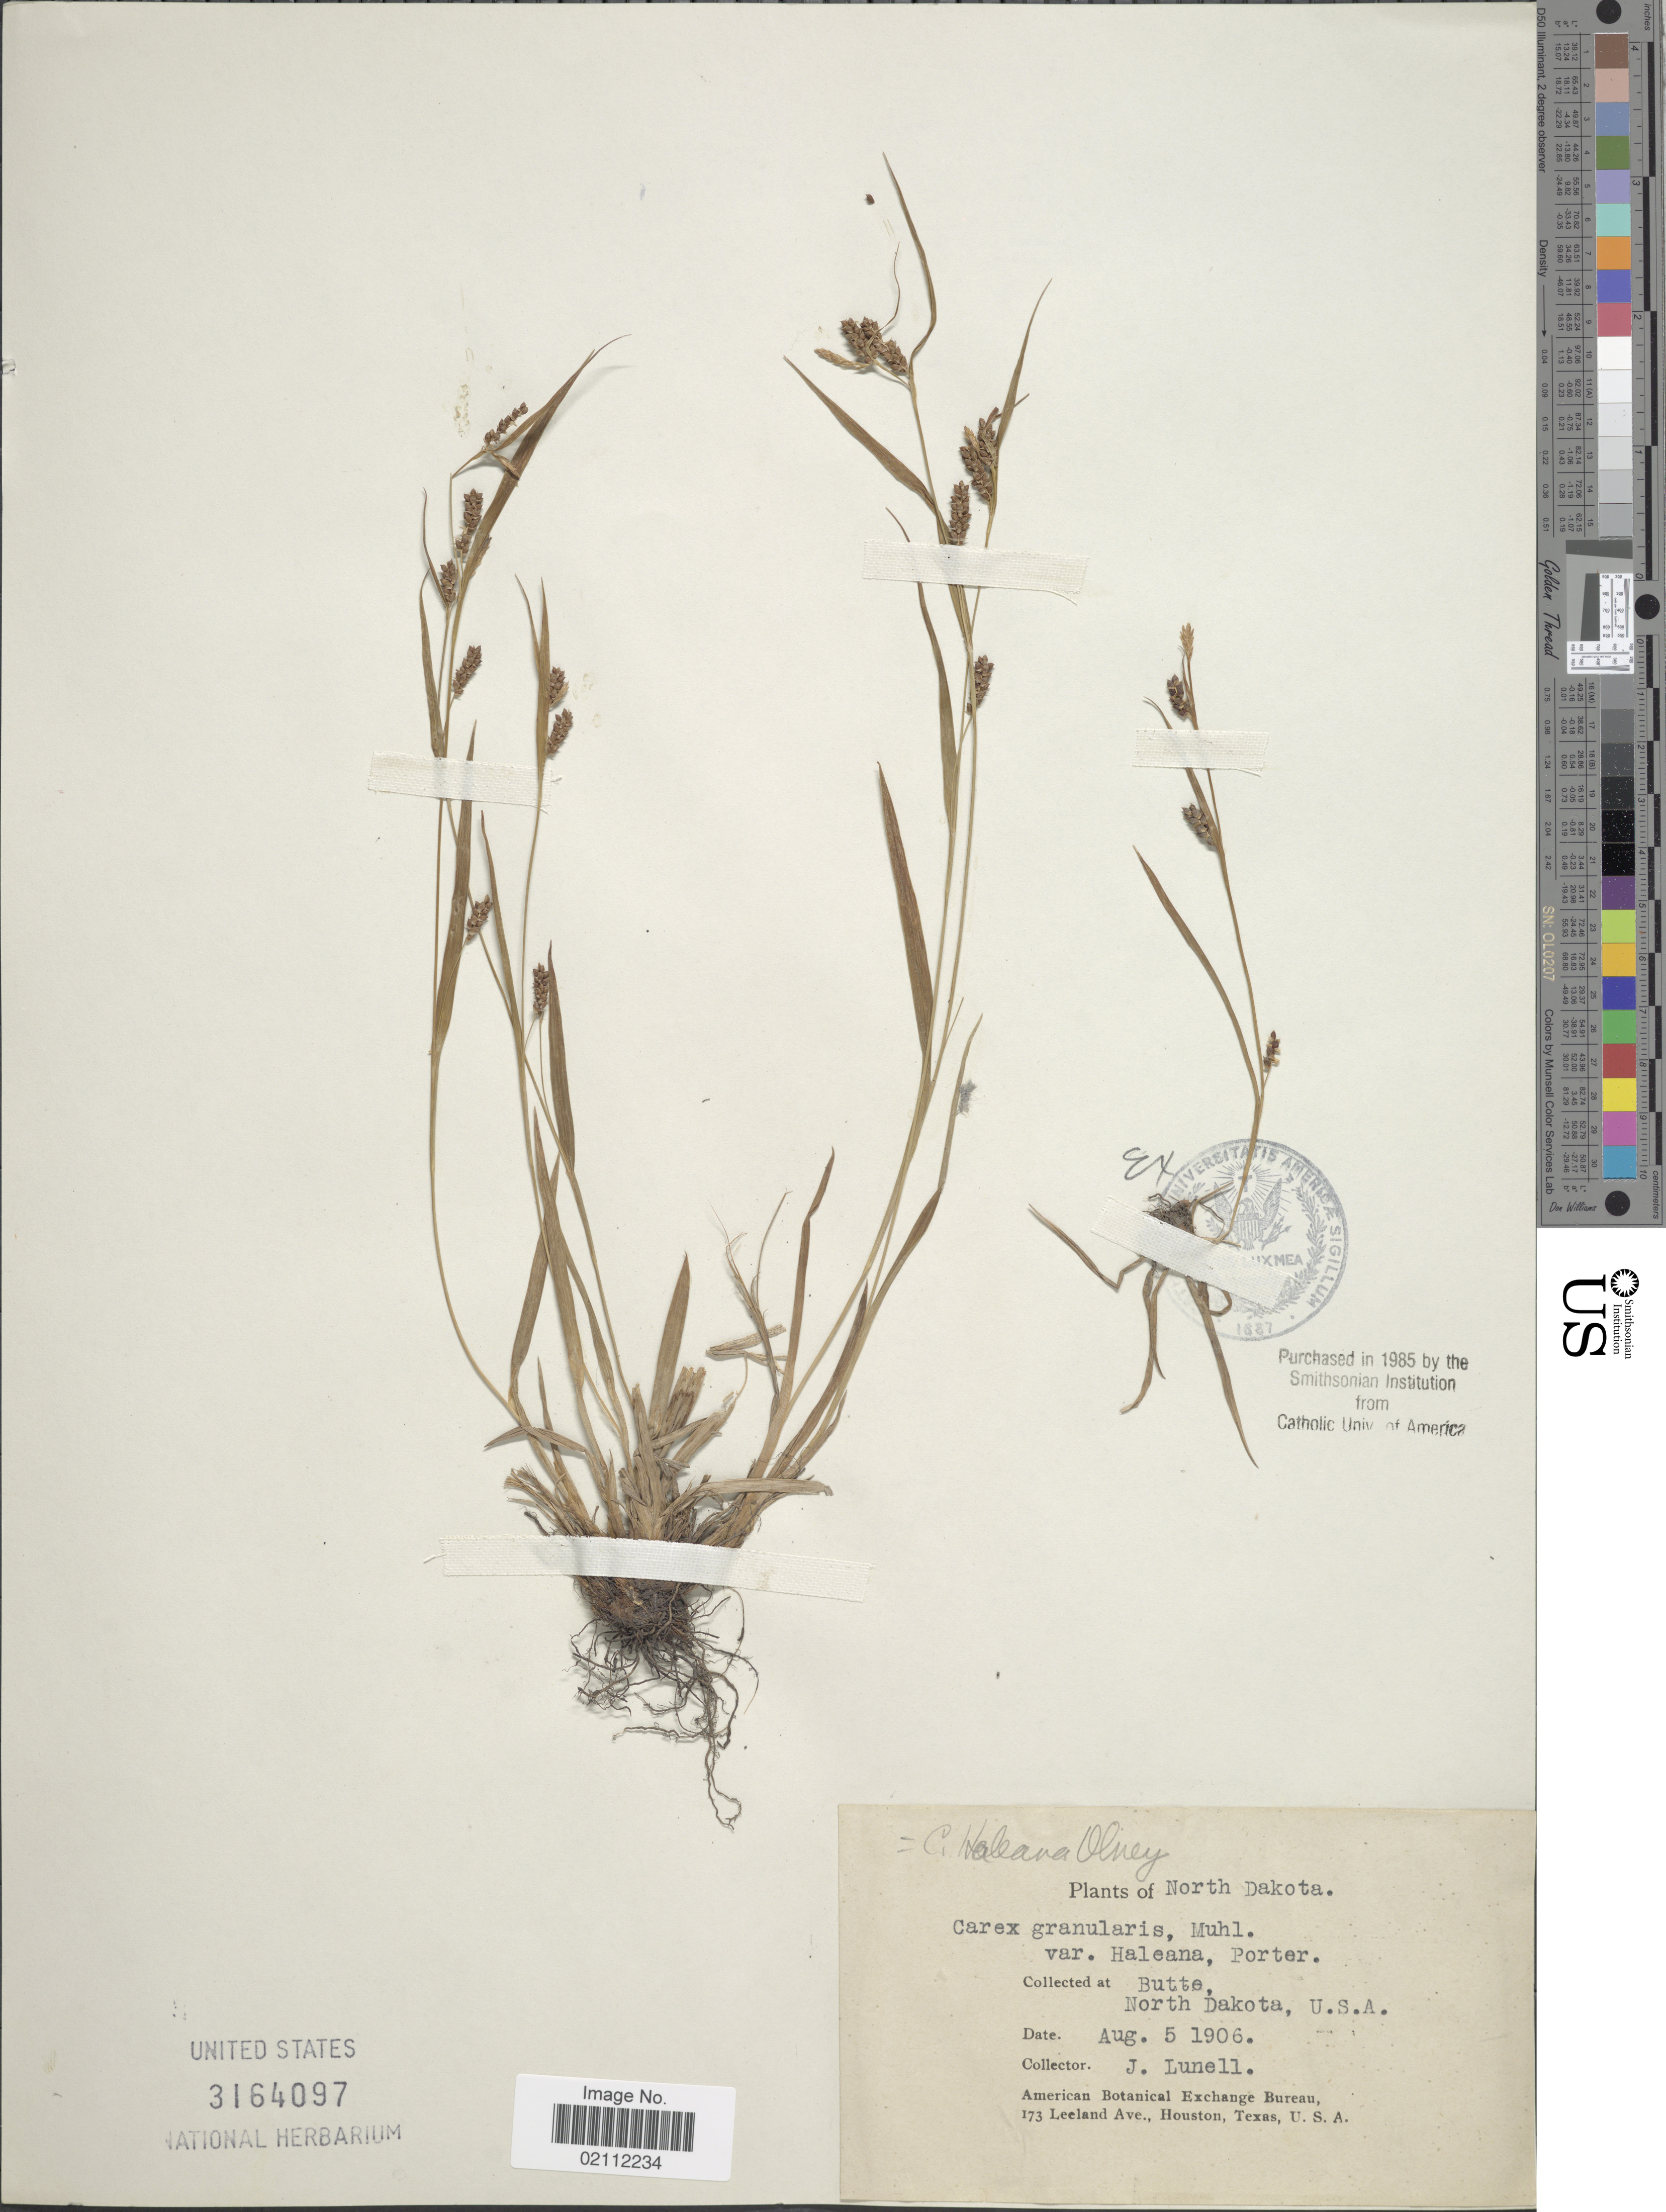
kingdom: Plantae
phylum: Tracheophyta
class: Liliopsida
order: Poales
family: Cyperaceae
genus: Carex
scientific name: Carex granularis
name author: Muhl. ex Willd.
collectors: J. Lunell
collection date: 1906-08-05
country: United States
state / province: North Dakota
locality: Butte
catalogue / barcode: US 3164097